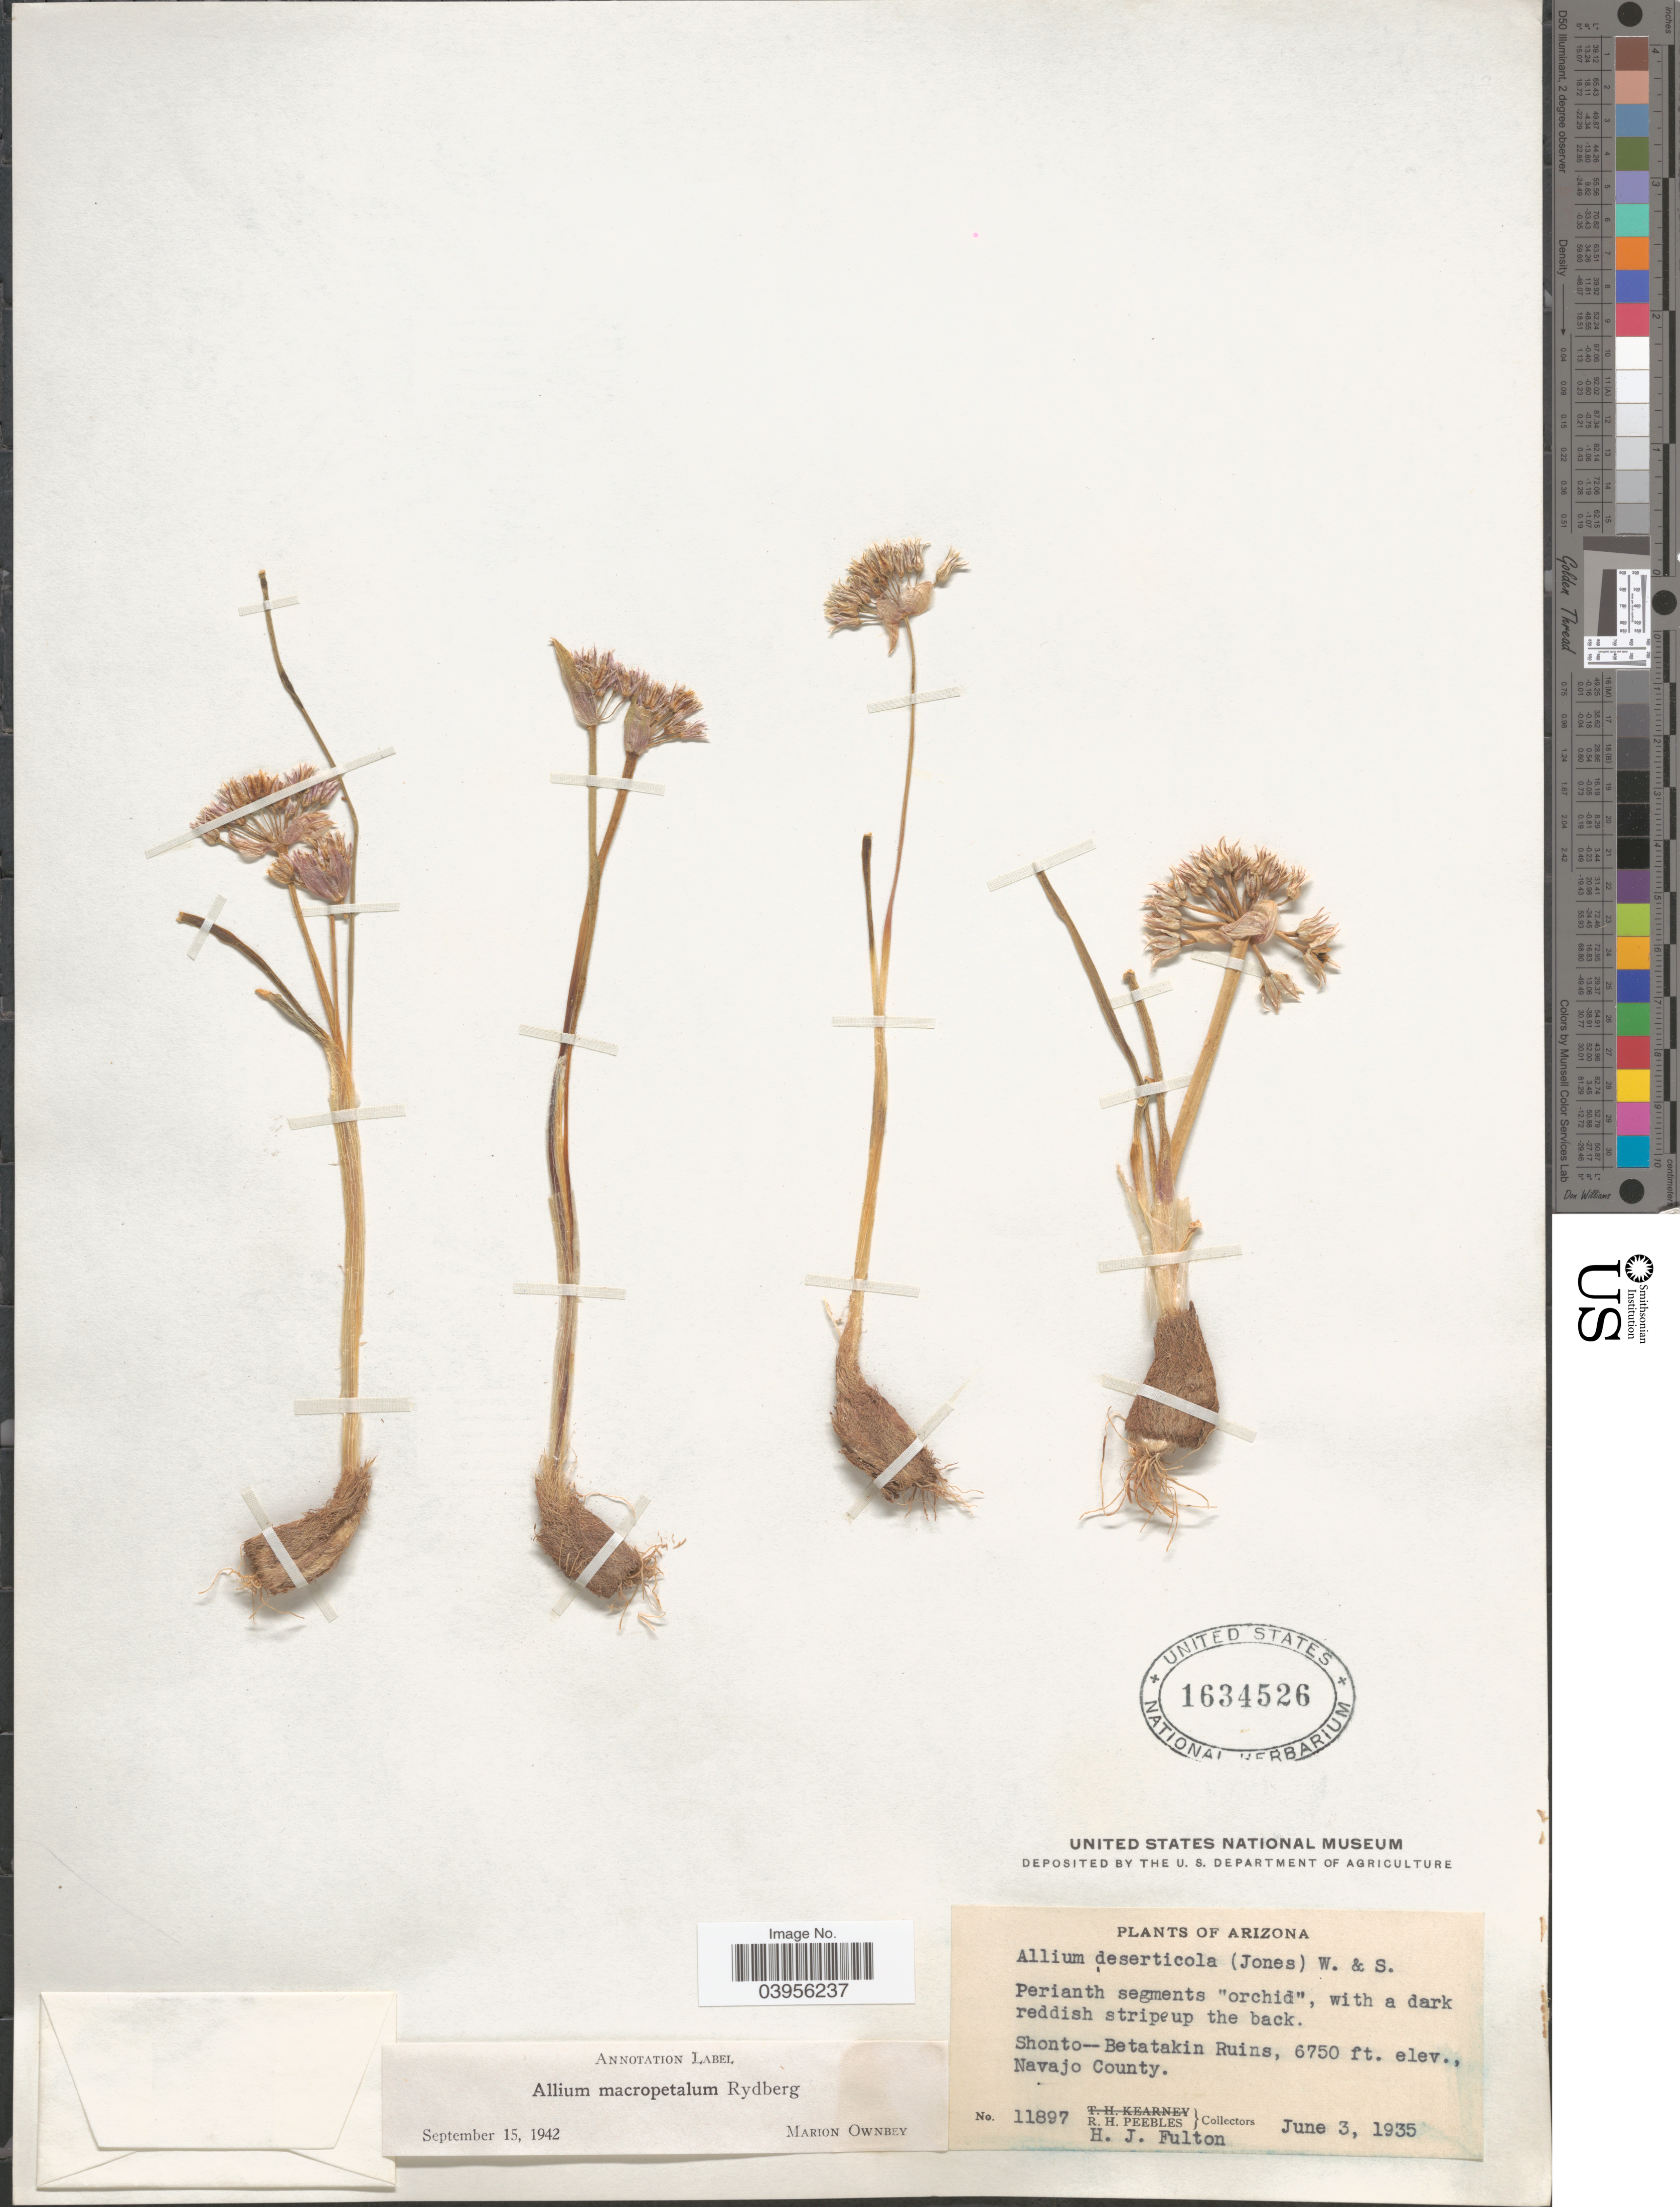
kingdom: Plantae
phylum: Tracheophyta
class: Liliopsida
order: Asparagales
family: Amaryllidaceae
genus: Allium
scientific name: Allium macropetalum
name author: Rydb.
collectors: R. H. Peebles & H. Fulton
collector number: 11897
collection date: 1935-06-03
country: United States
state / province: Arizona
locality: Shonto-Betatakin Ruins, Navajo County.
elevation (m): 2057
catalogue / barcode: US 1634526